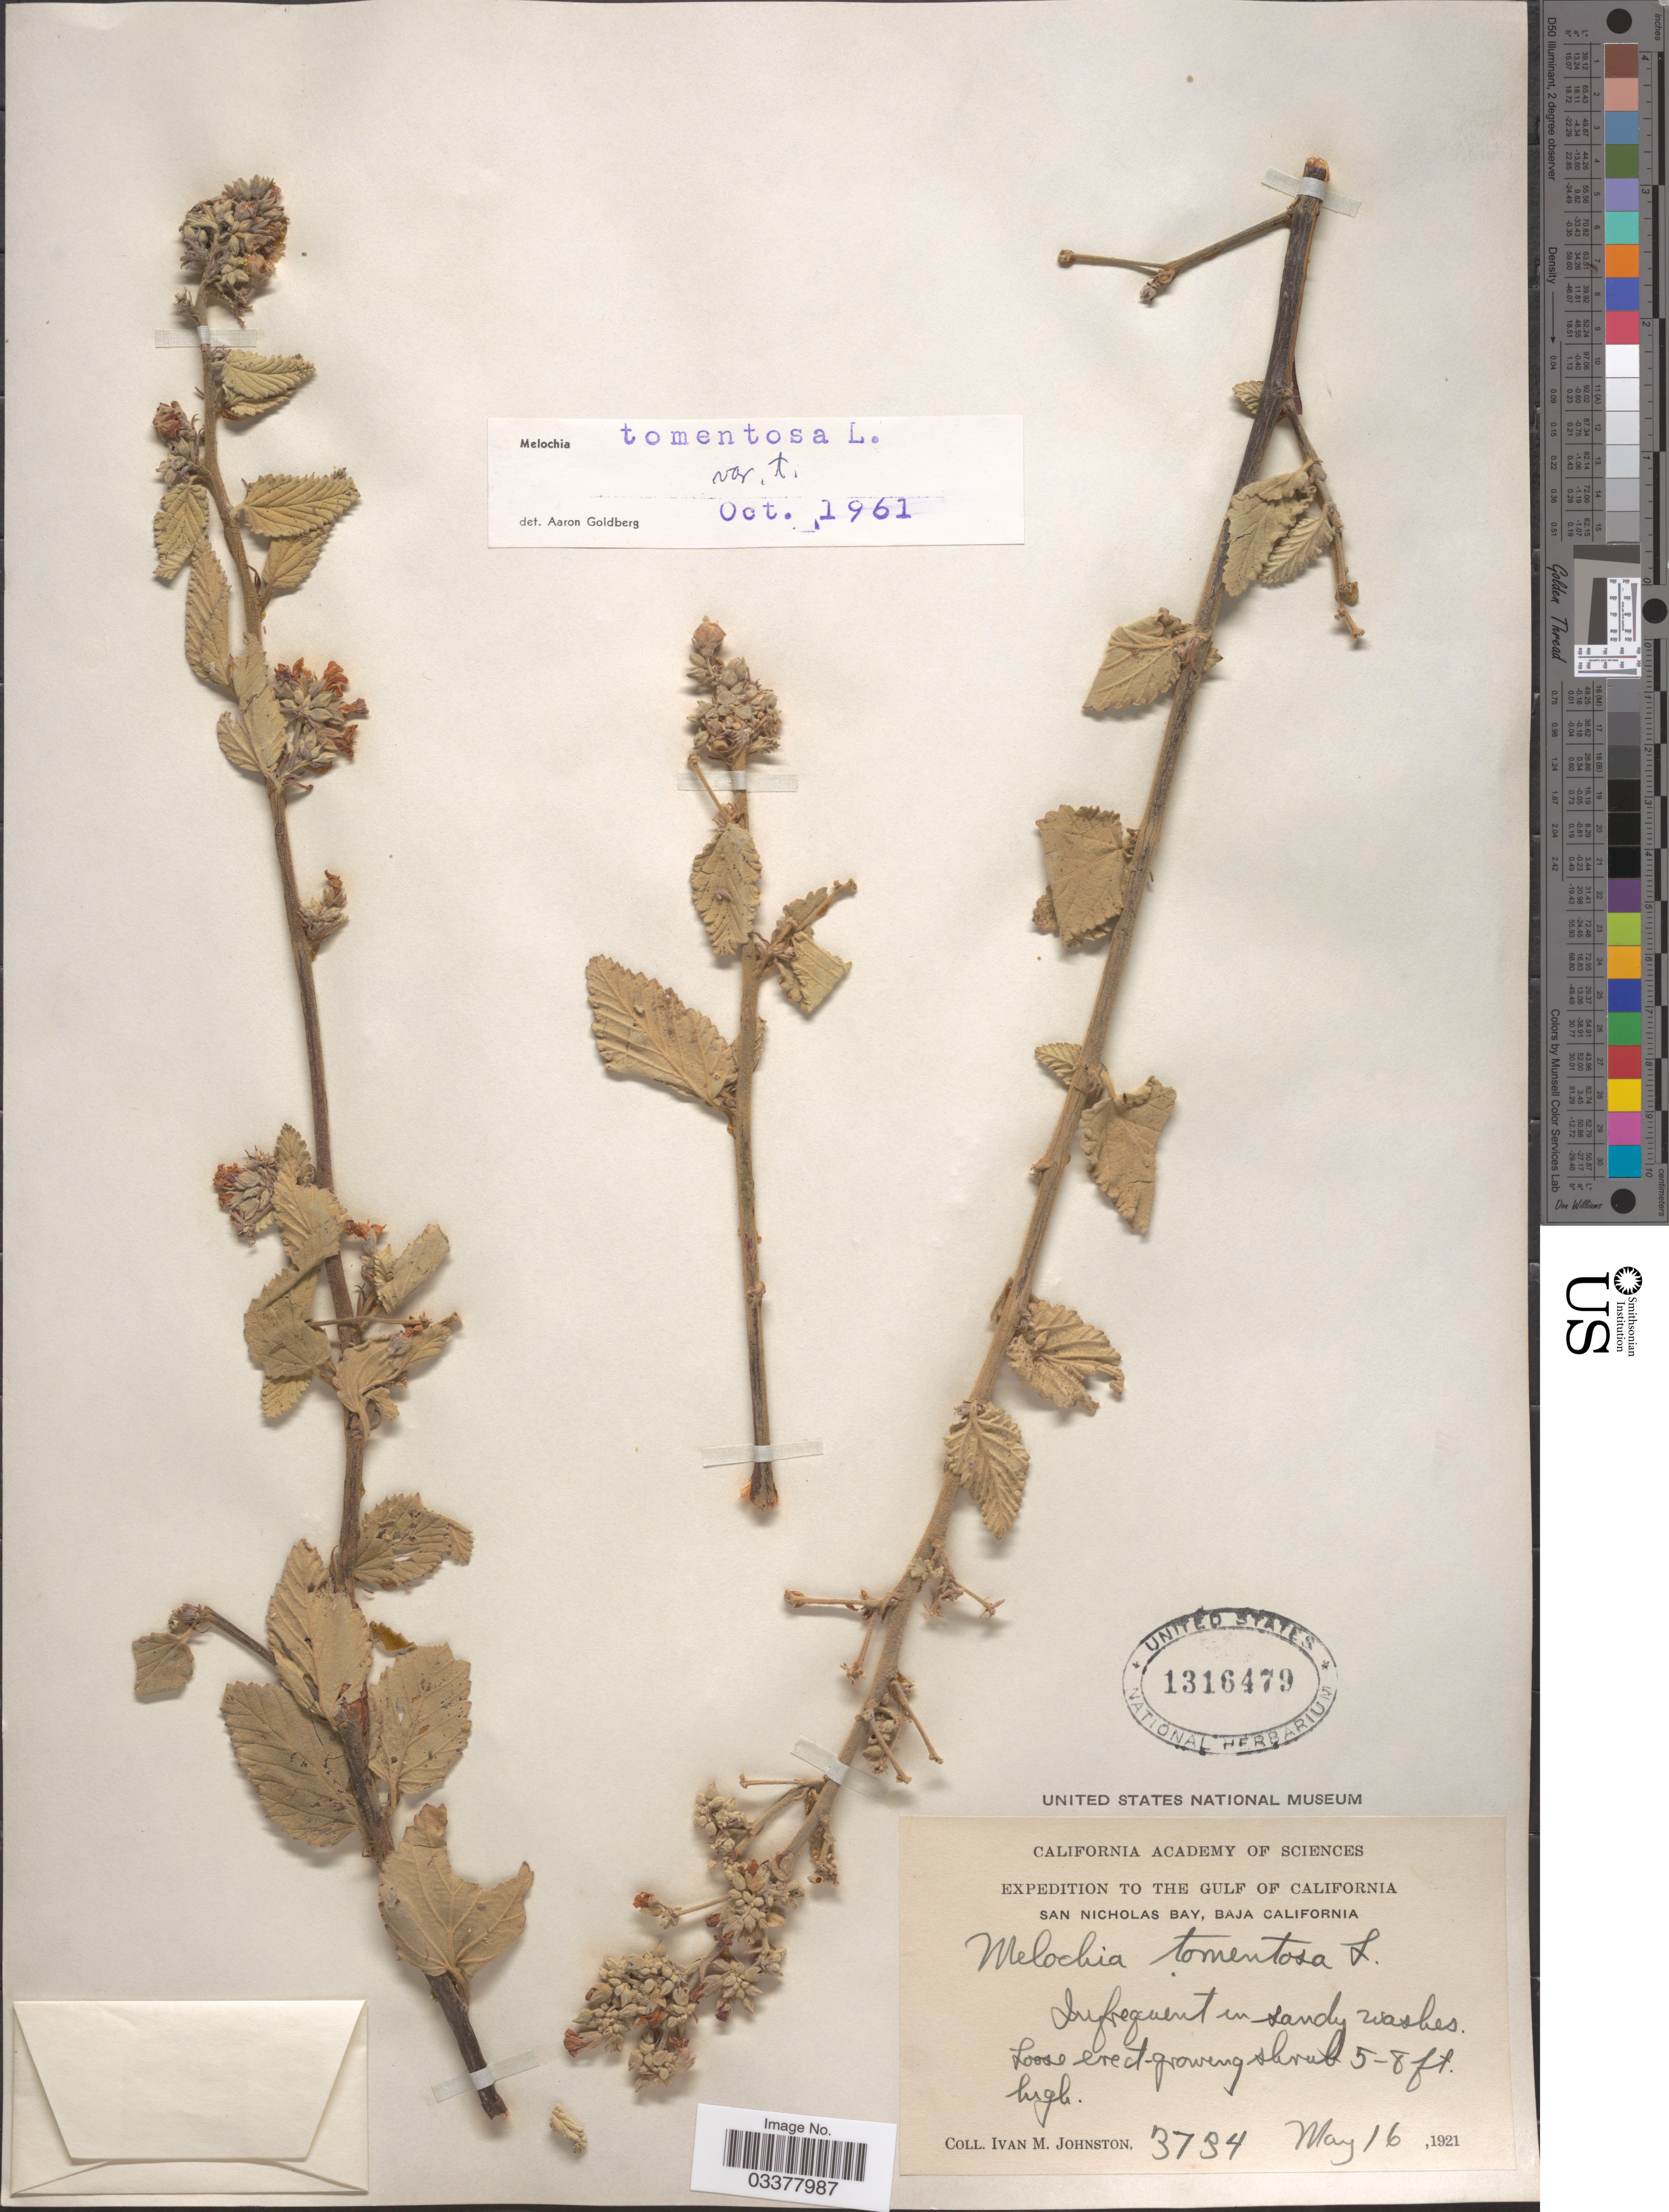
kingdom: Plantae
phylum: Tracheophyta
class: Magnoliopsida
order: Malvales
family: Malvaceae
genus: Melochia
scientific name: Melochia tomentosa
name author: L.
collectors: I.M. Johnston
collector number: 3734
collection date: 1921-05-16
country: Mexico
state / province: Baja California Sur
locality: The Gulf of California. San Nicholas Bay.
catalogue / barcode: US 1316479